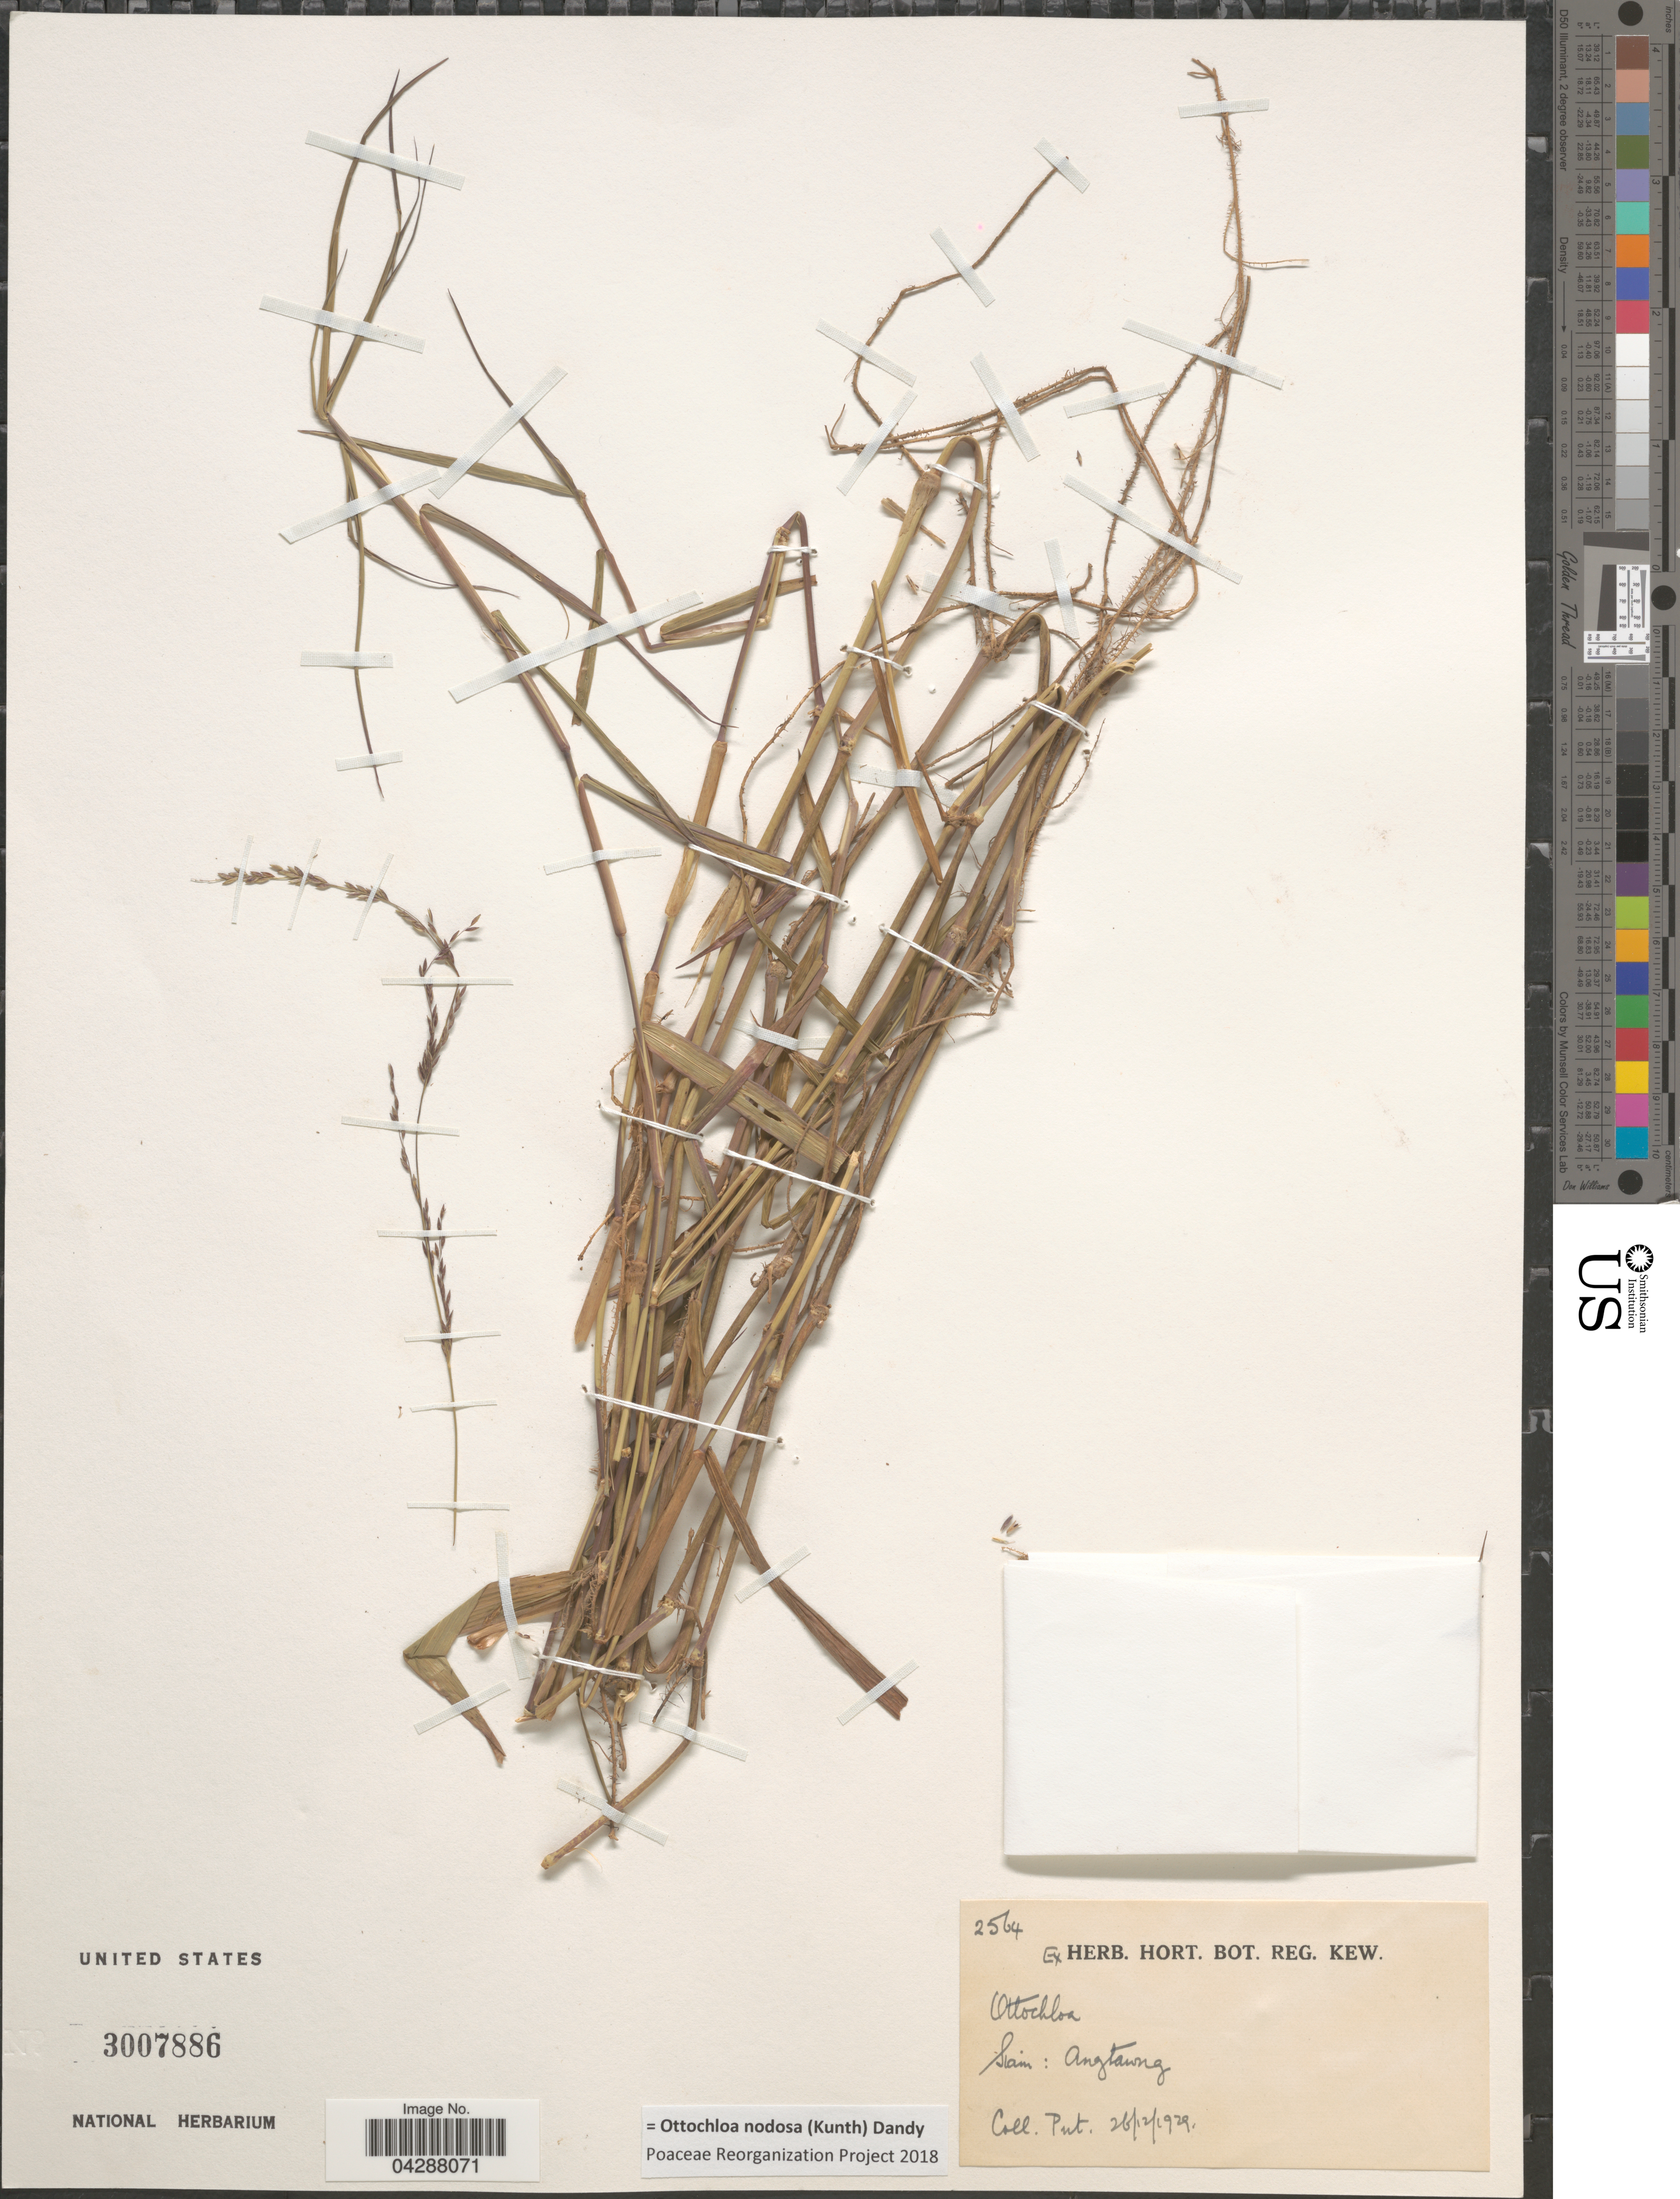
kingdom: Plantae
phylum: Tracheophyta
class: Liliopsida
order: Poales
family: Poaceae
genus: Ottochloa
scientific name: Ottochloa nodosa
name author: (Kunth) Dandy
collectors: -. Put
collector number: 2564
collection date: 1929-12-26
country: Thailand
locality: Siam : Angtawng.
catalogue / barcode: US 3007886